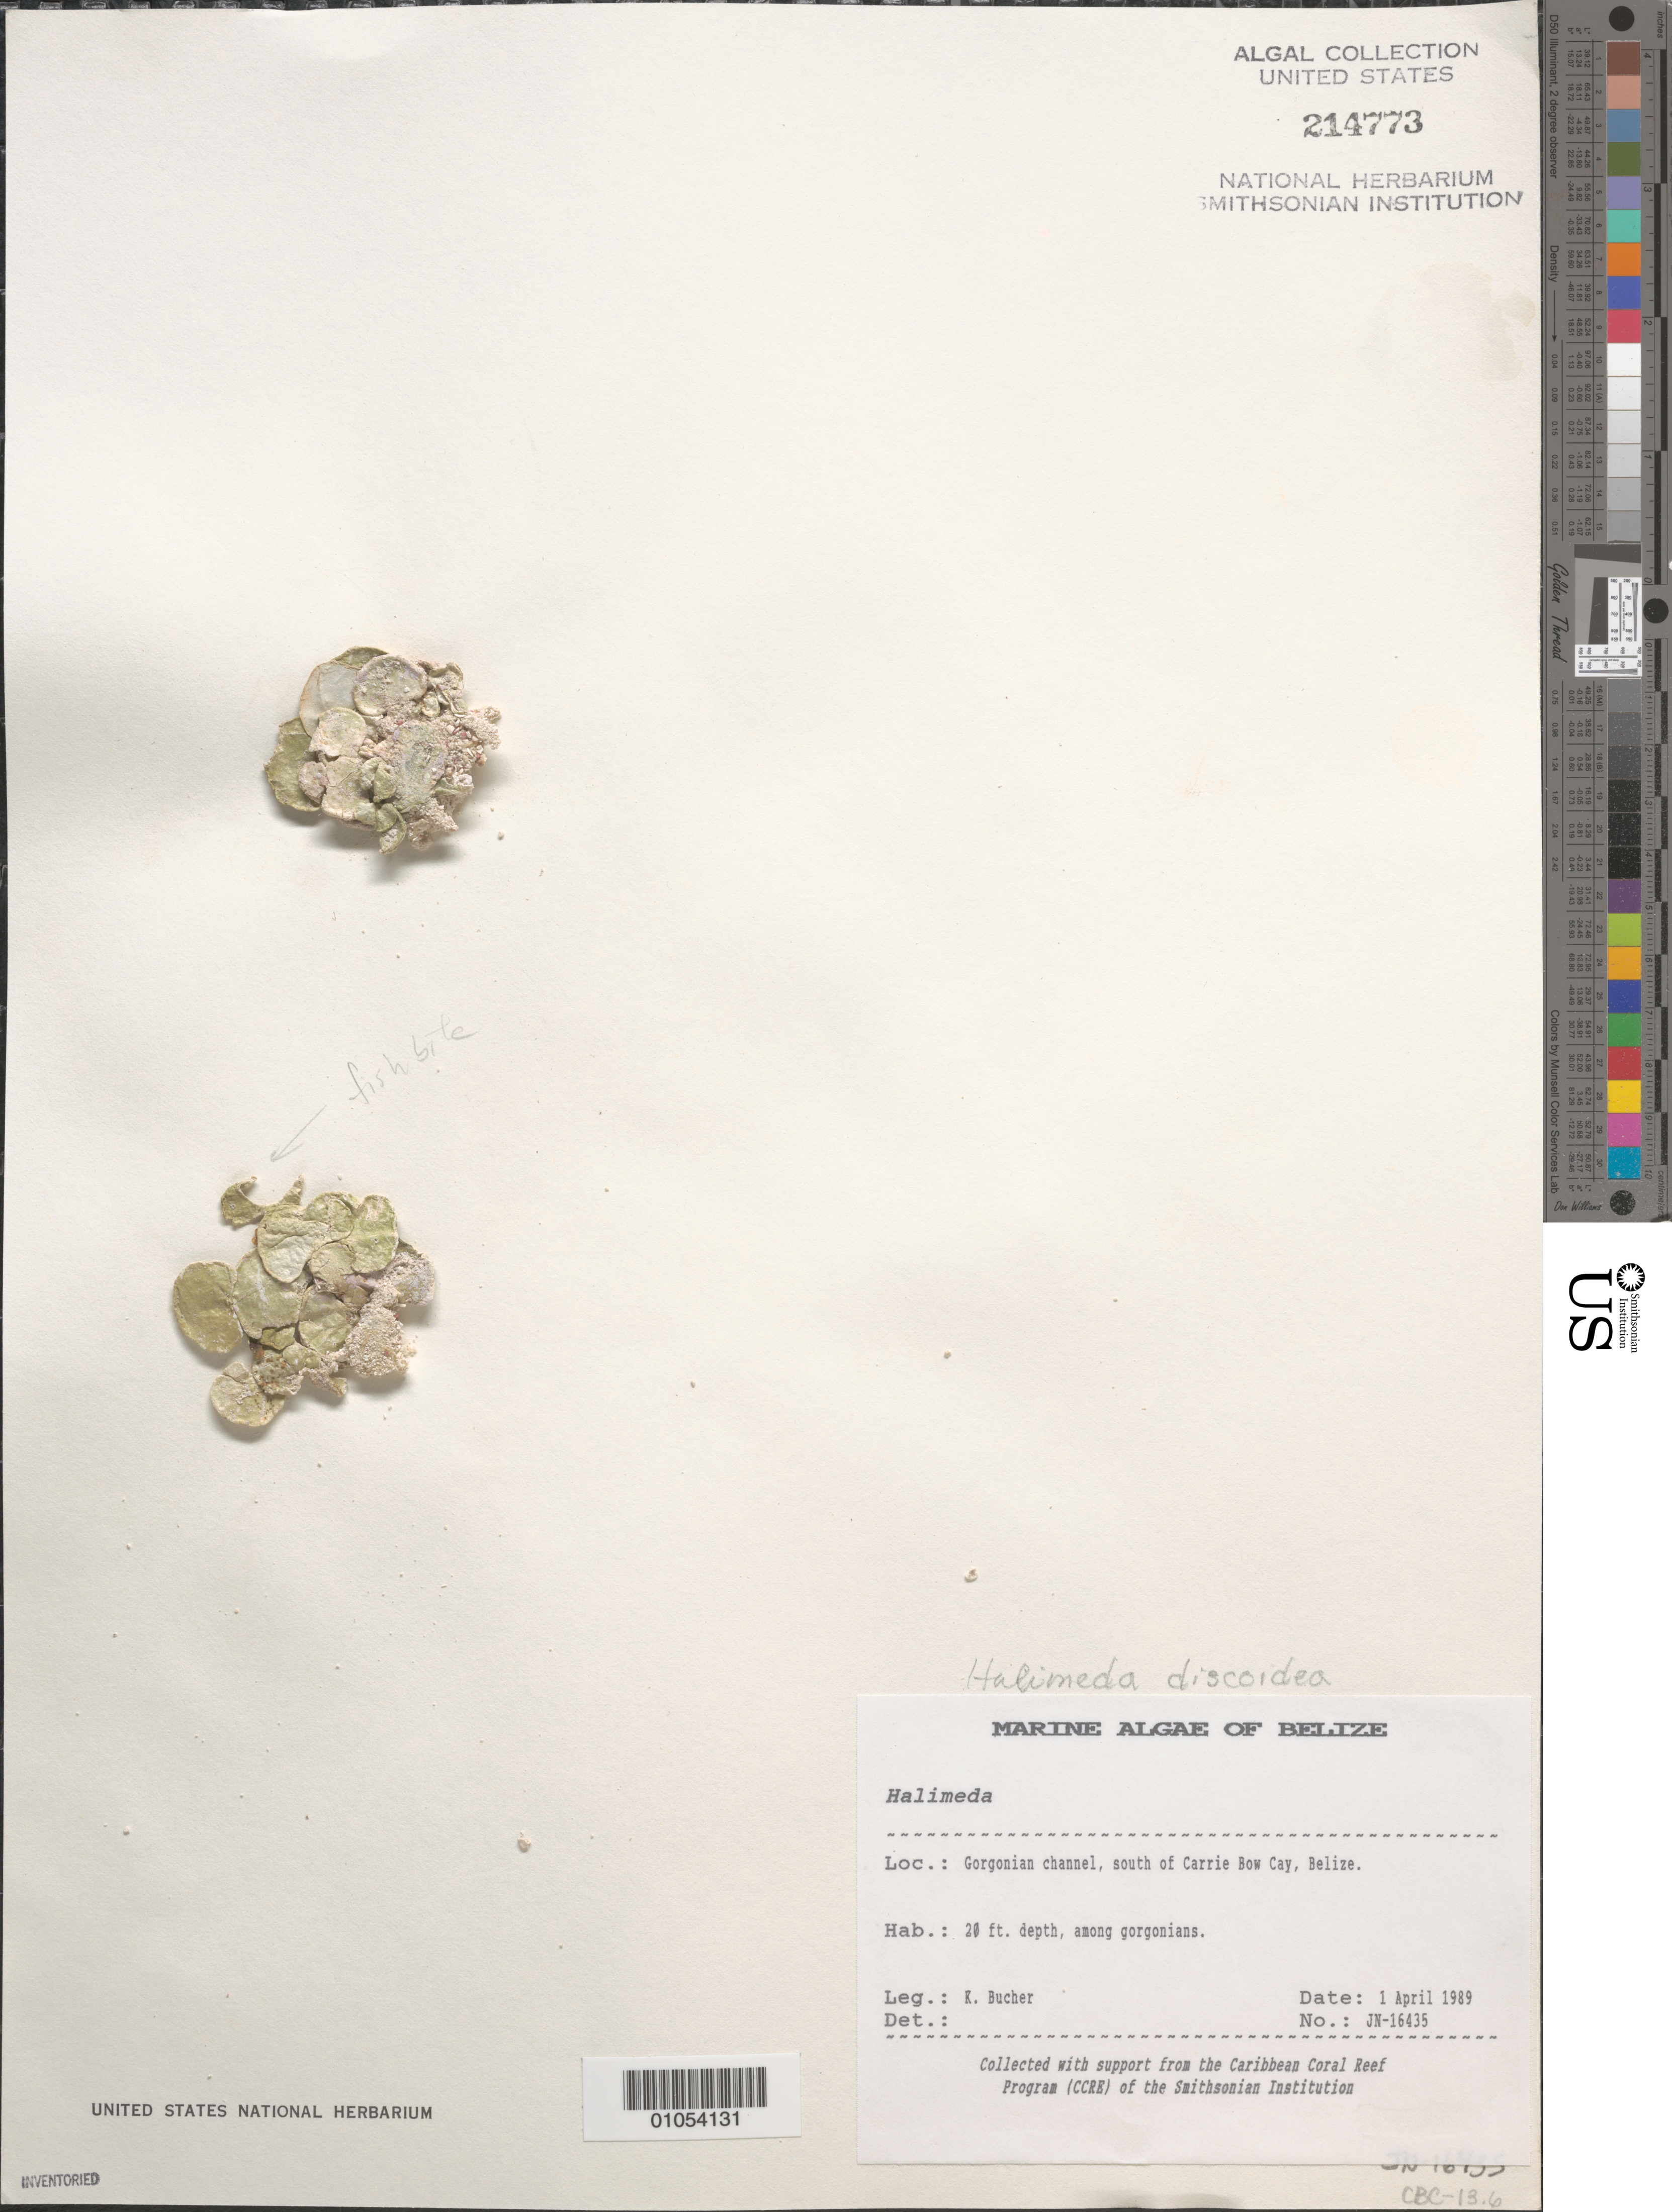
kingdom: Plantae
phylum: Chlorophyta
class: Ulvophyceae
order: Bryopsidales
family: Halimedaceae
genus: Halimeda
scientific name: Halimeda discoidea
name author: Decne.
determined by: Norris, James N.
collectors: K. E. Bucher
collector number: JN-16435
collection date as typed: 01 Apr 1989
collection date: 1989-04-01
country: Belize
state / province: Stann Creek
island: Carrie Bow Cay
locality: Channel south of Carrie Bow Cay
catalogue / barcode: US 214773